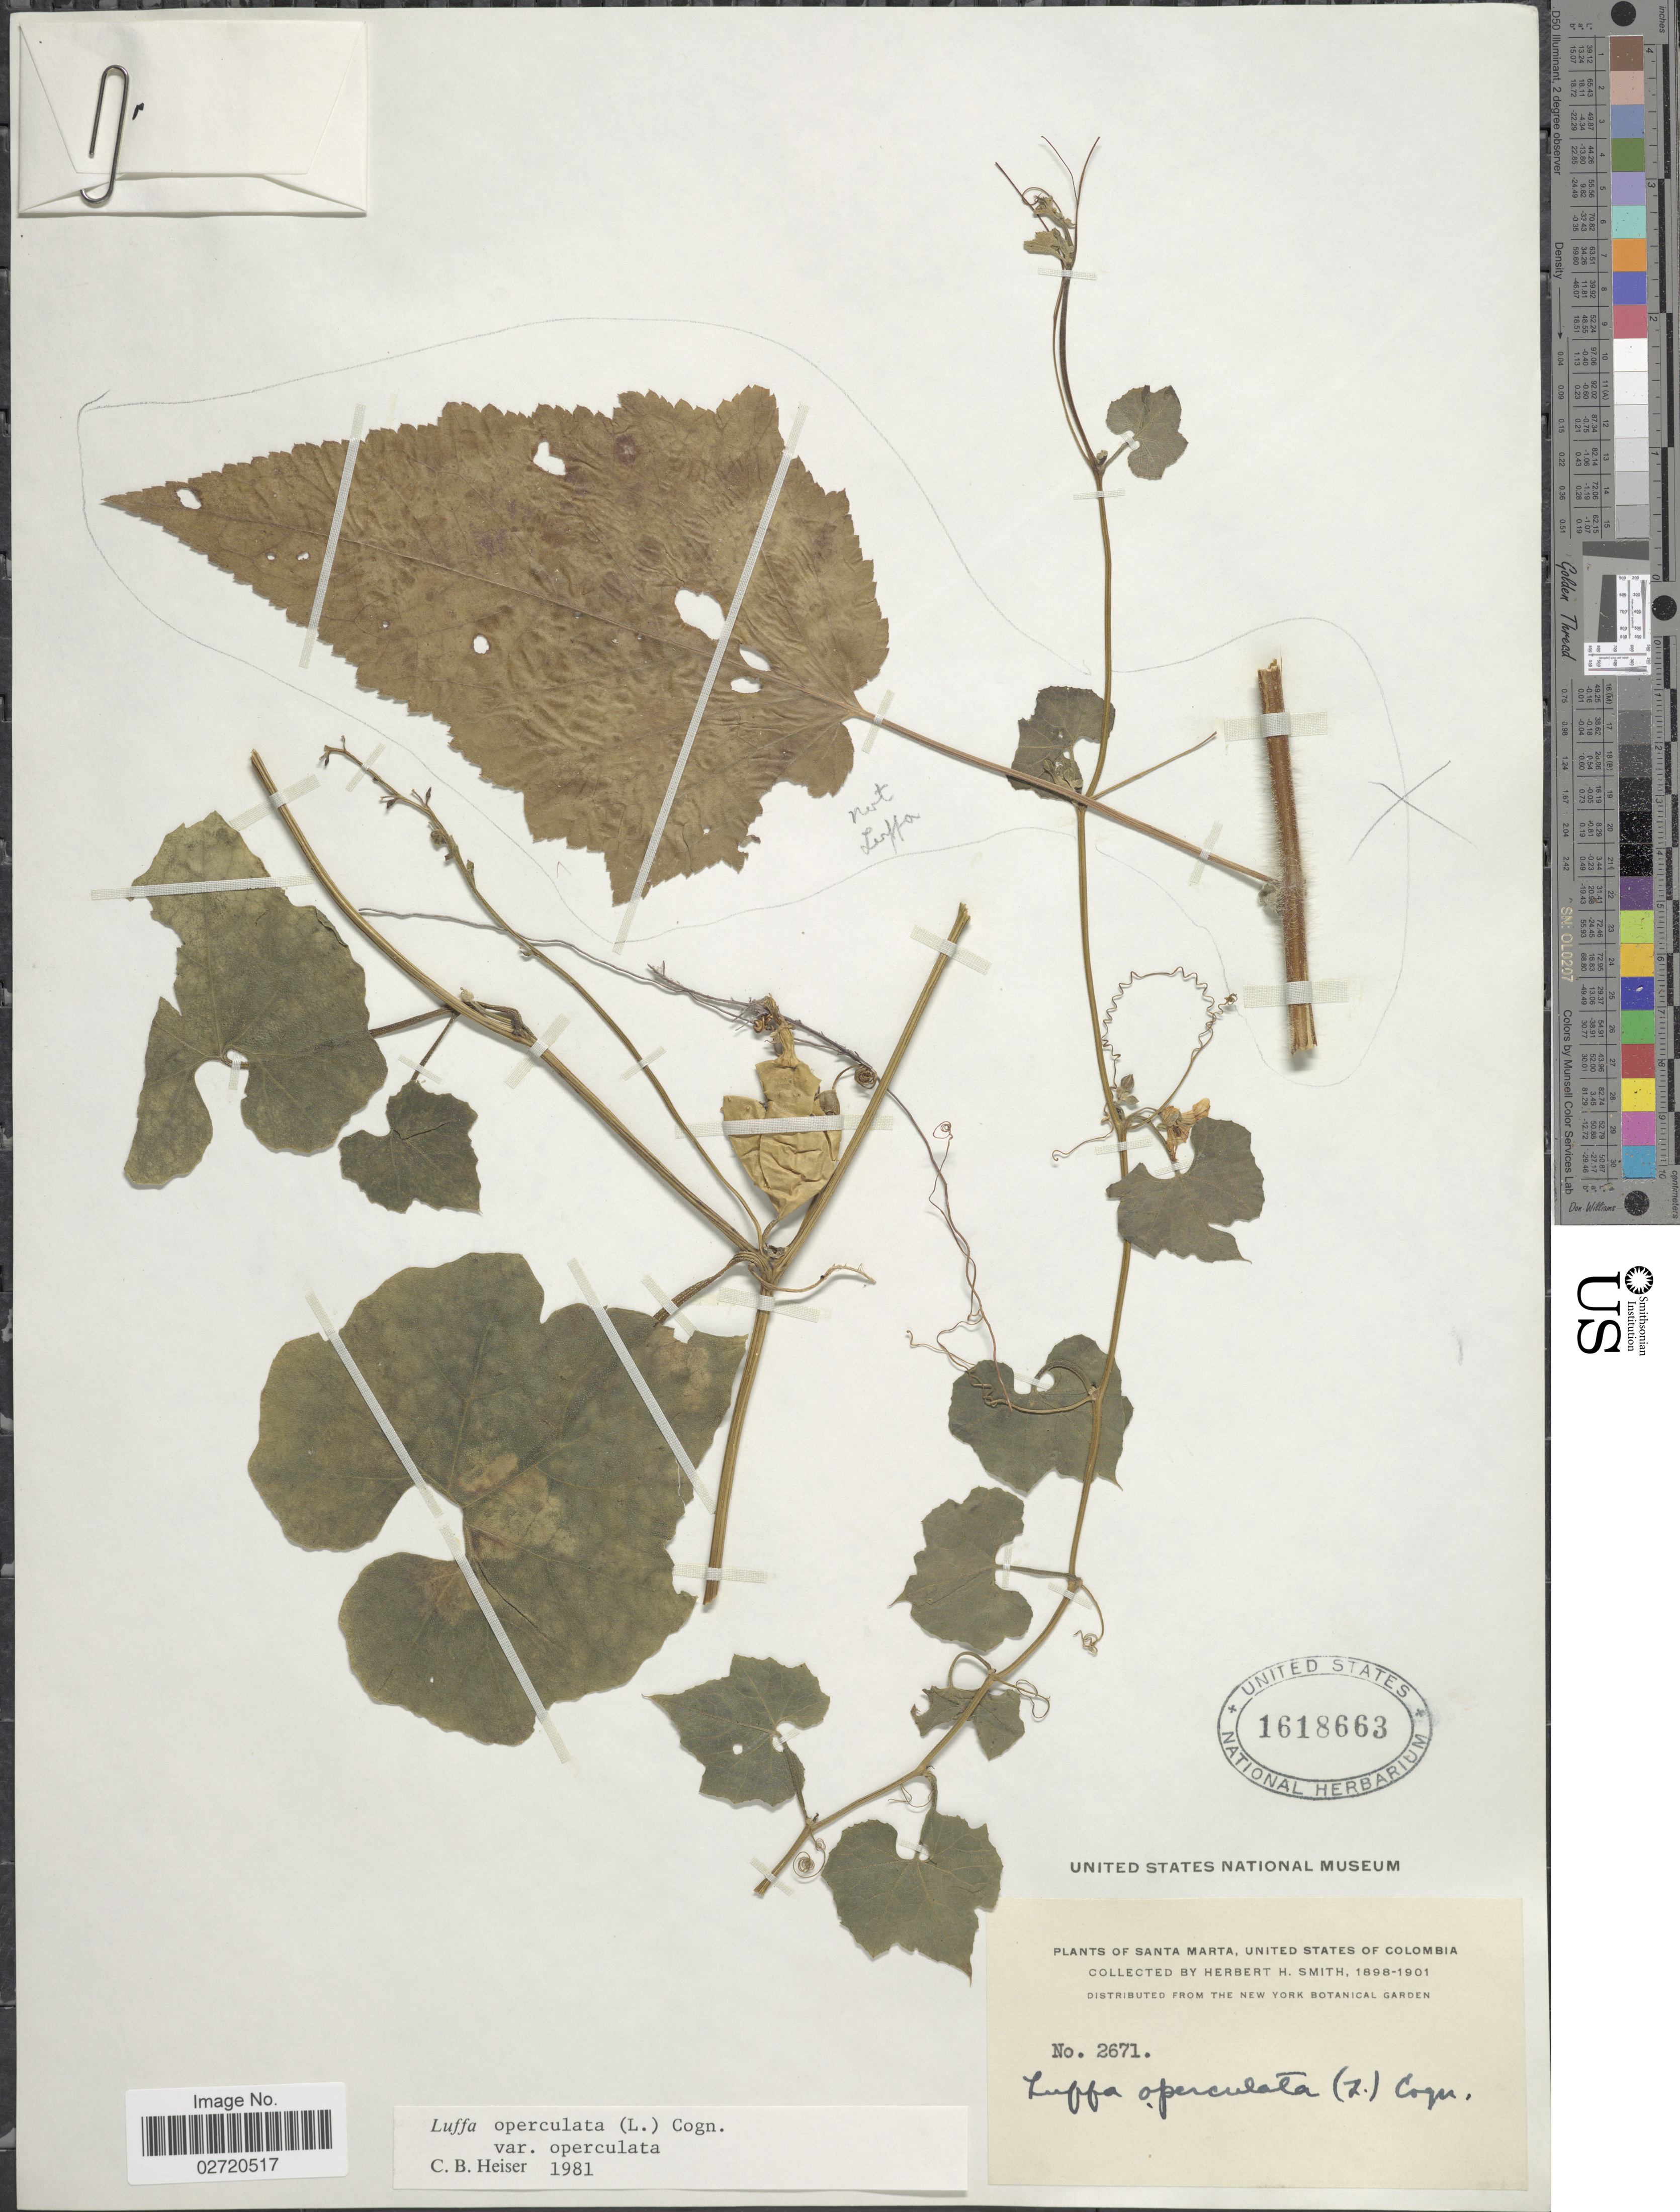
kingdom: Plantae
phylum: Tracheophyta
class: Magnoliopsida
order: Cucurbitales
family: Cucurbitaceae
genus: Luffa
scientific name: Luffa operculata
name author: (L.) Cogn.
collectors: Herbert H. Smith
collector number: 2671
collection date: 1898/1901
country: Colombia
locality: Santa Marta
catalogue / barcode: US 1618663